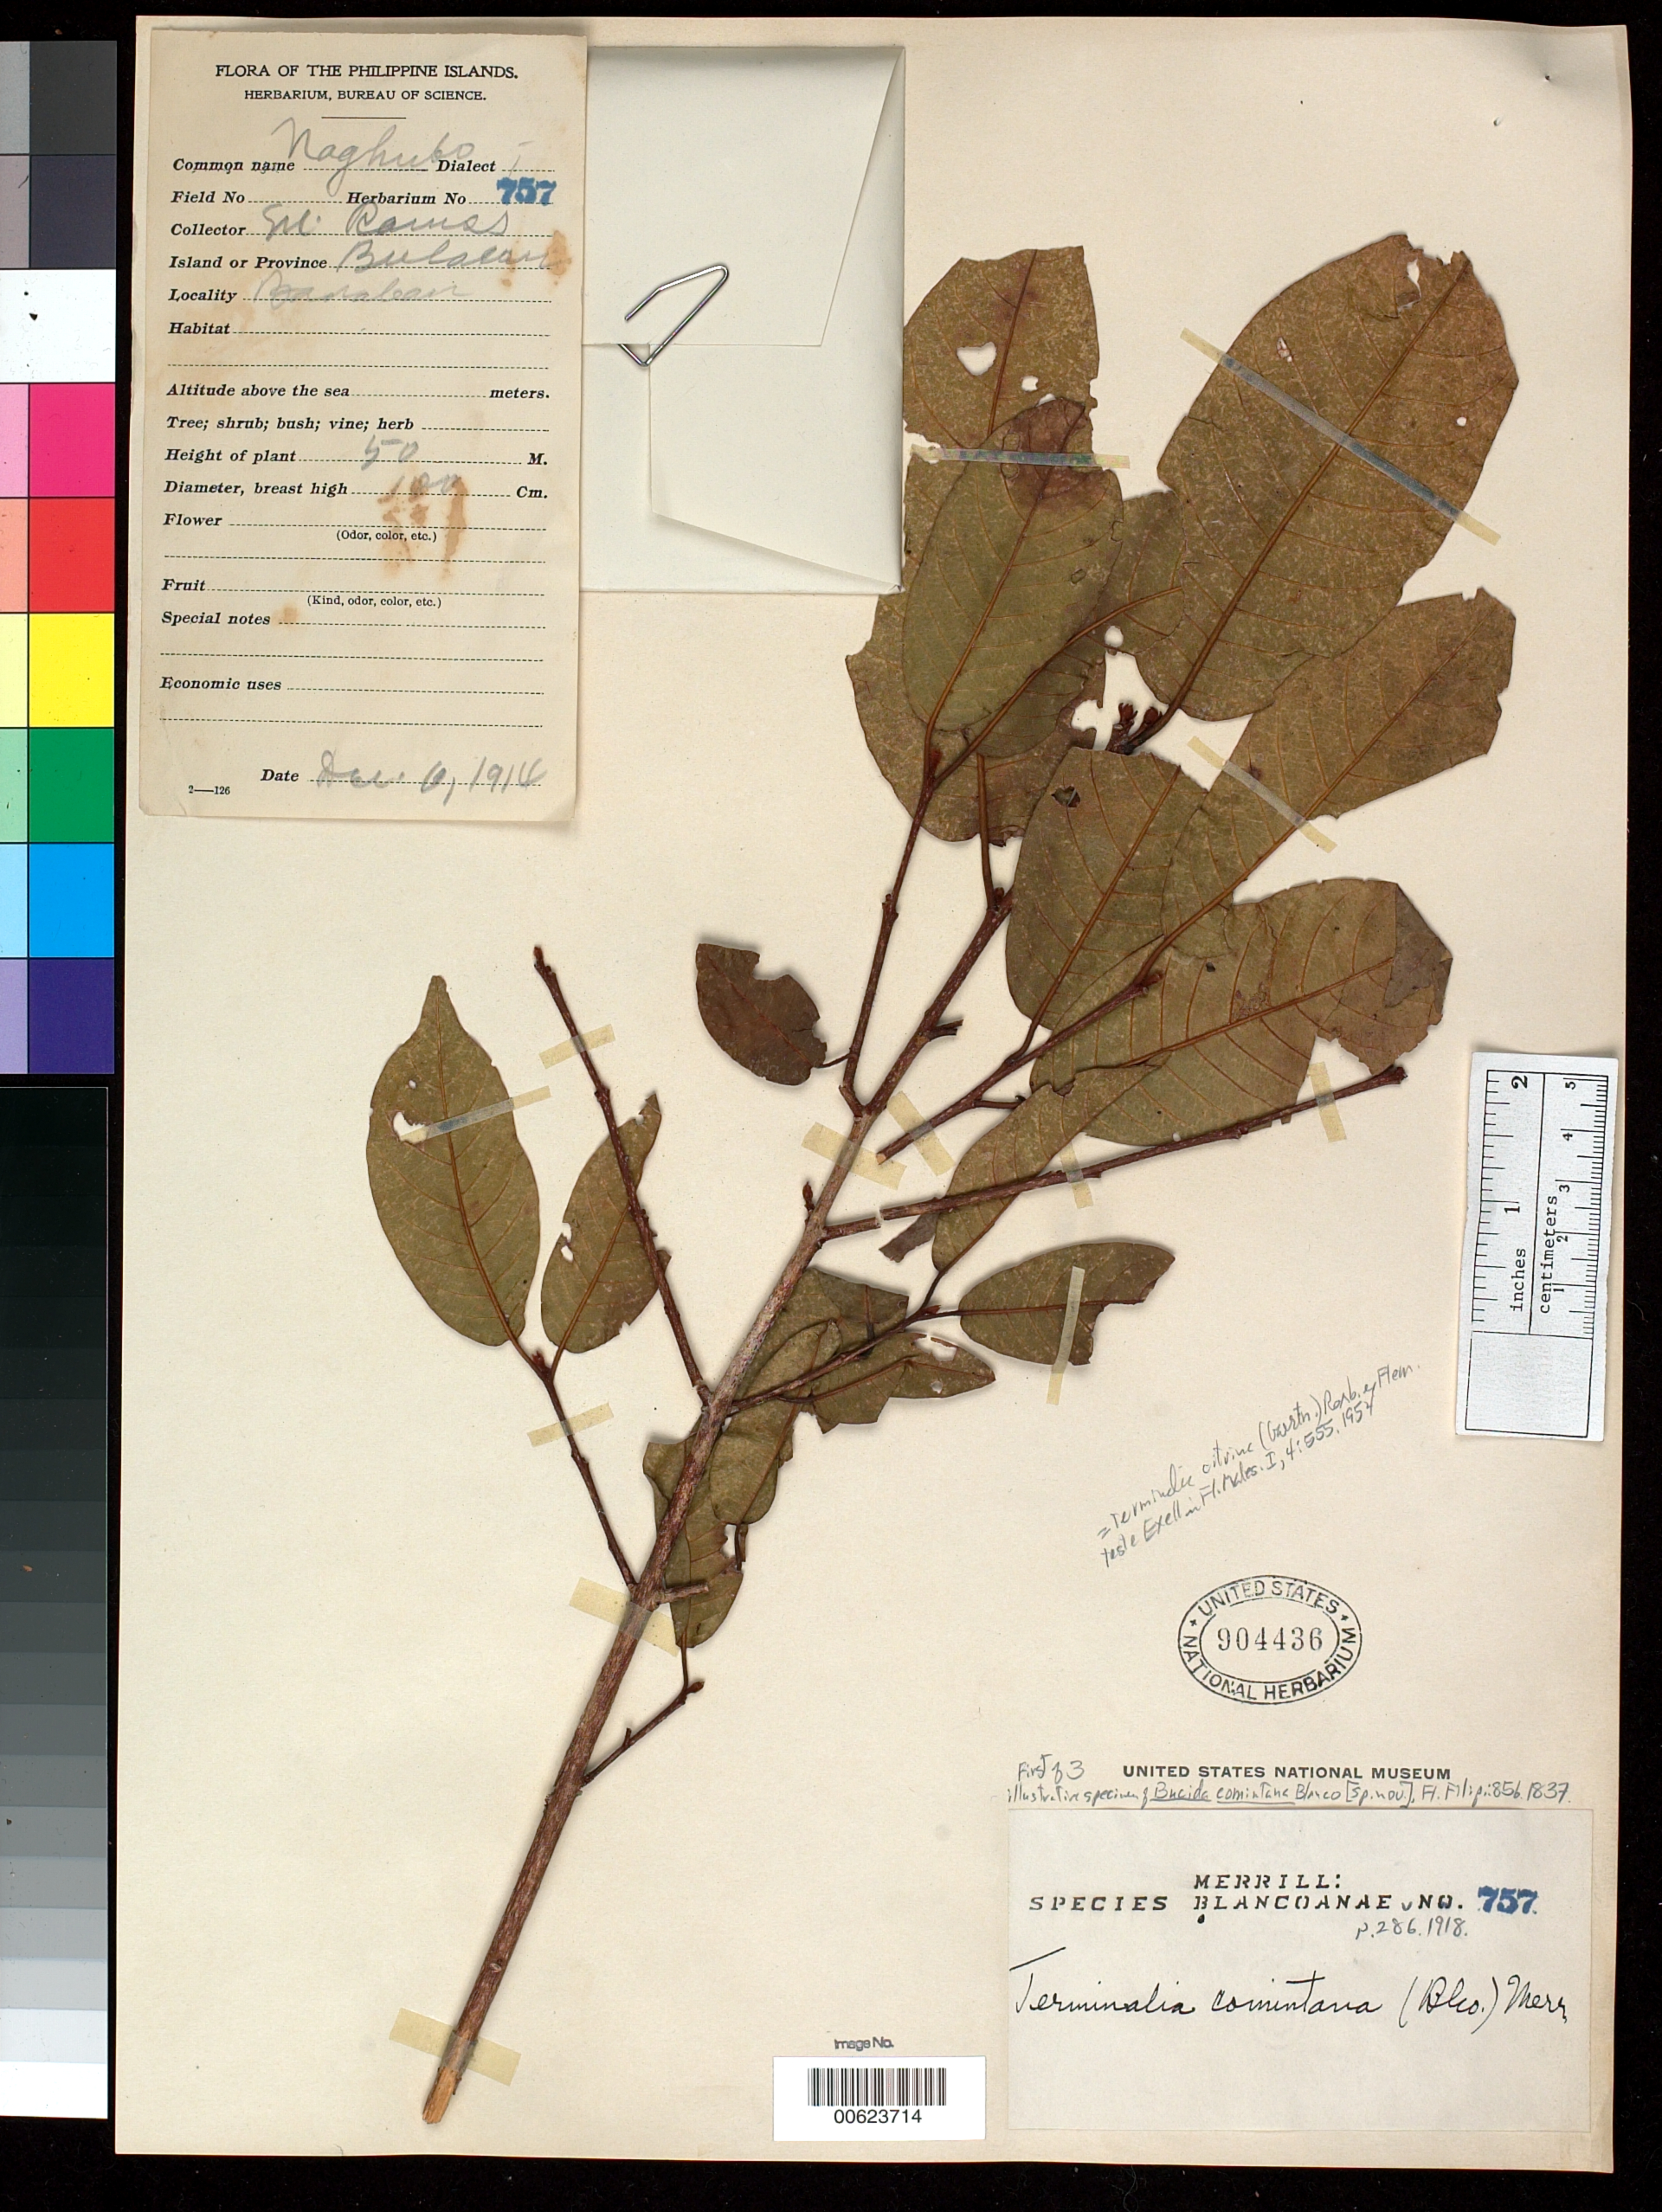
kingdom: Plantae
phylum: Tracheophyta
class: Magnoliopsida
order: Myrtales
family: Combretaceae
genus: Terminalia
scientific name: Terminalia citrina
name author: (Gaertn.) Roxb. ex Flem.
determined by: (US) Smithsonian Institution - National Museum of Natural History - Department of Botany (UNITED STATES)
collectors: M. Ramos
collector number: Sp. Blancoan. 0757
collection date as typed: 06 Dec 1916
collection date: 1916-12-06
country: Philippines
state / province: Central Luzon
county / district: Bulacan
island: Luzon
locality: Banalean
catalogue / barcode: US 904436